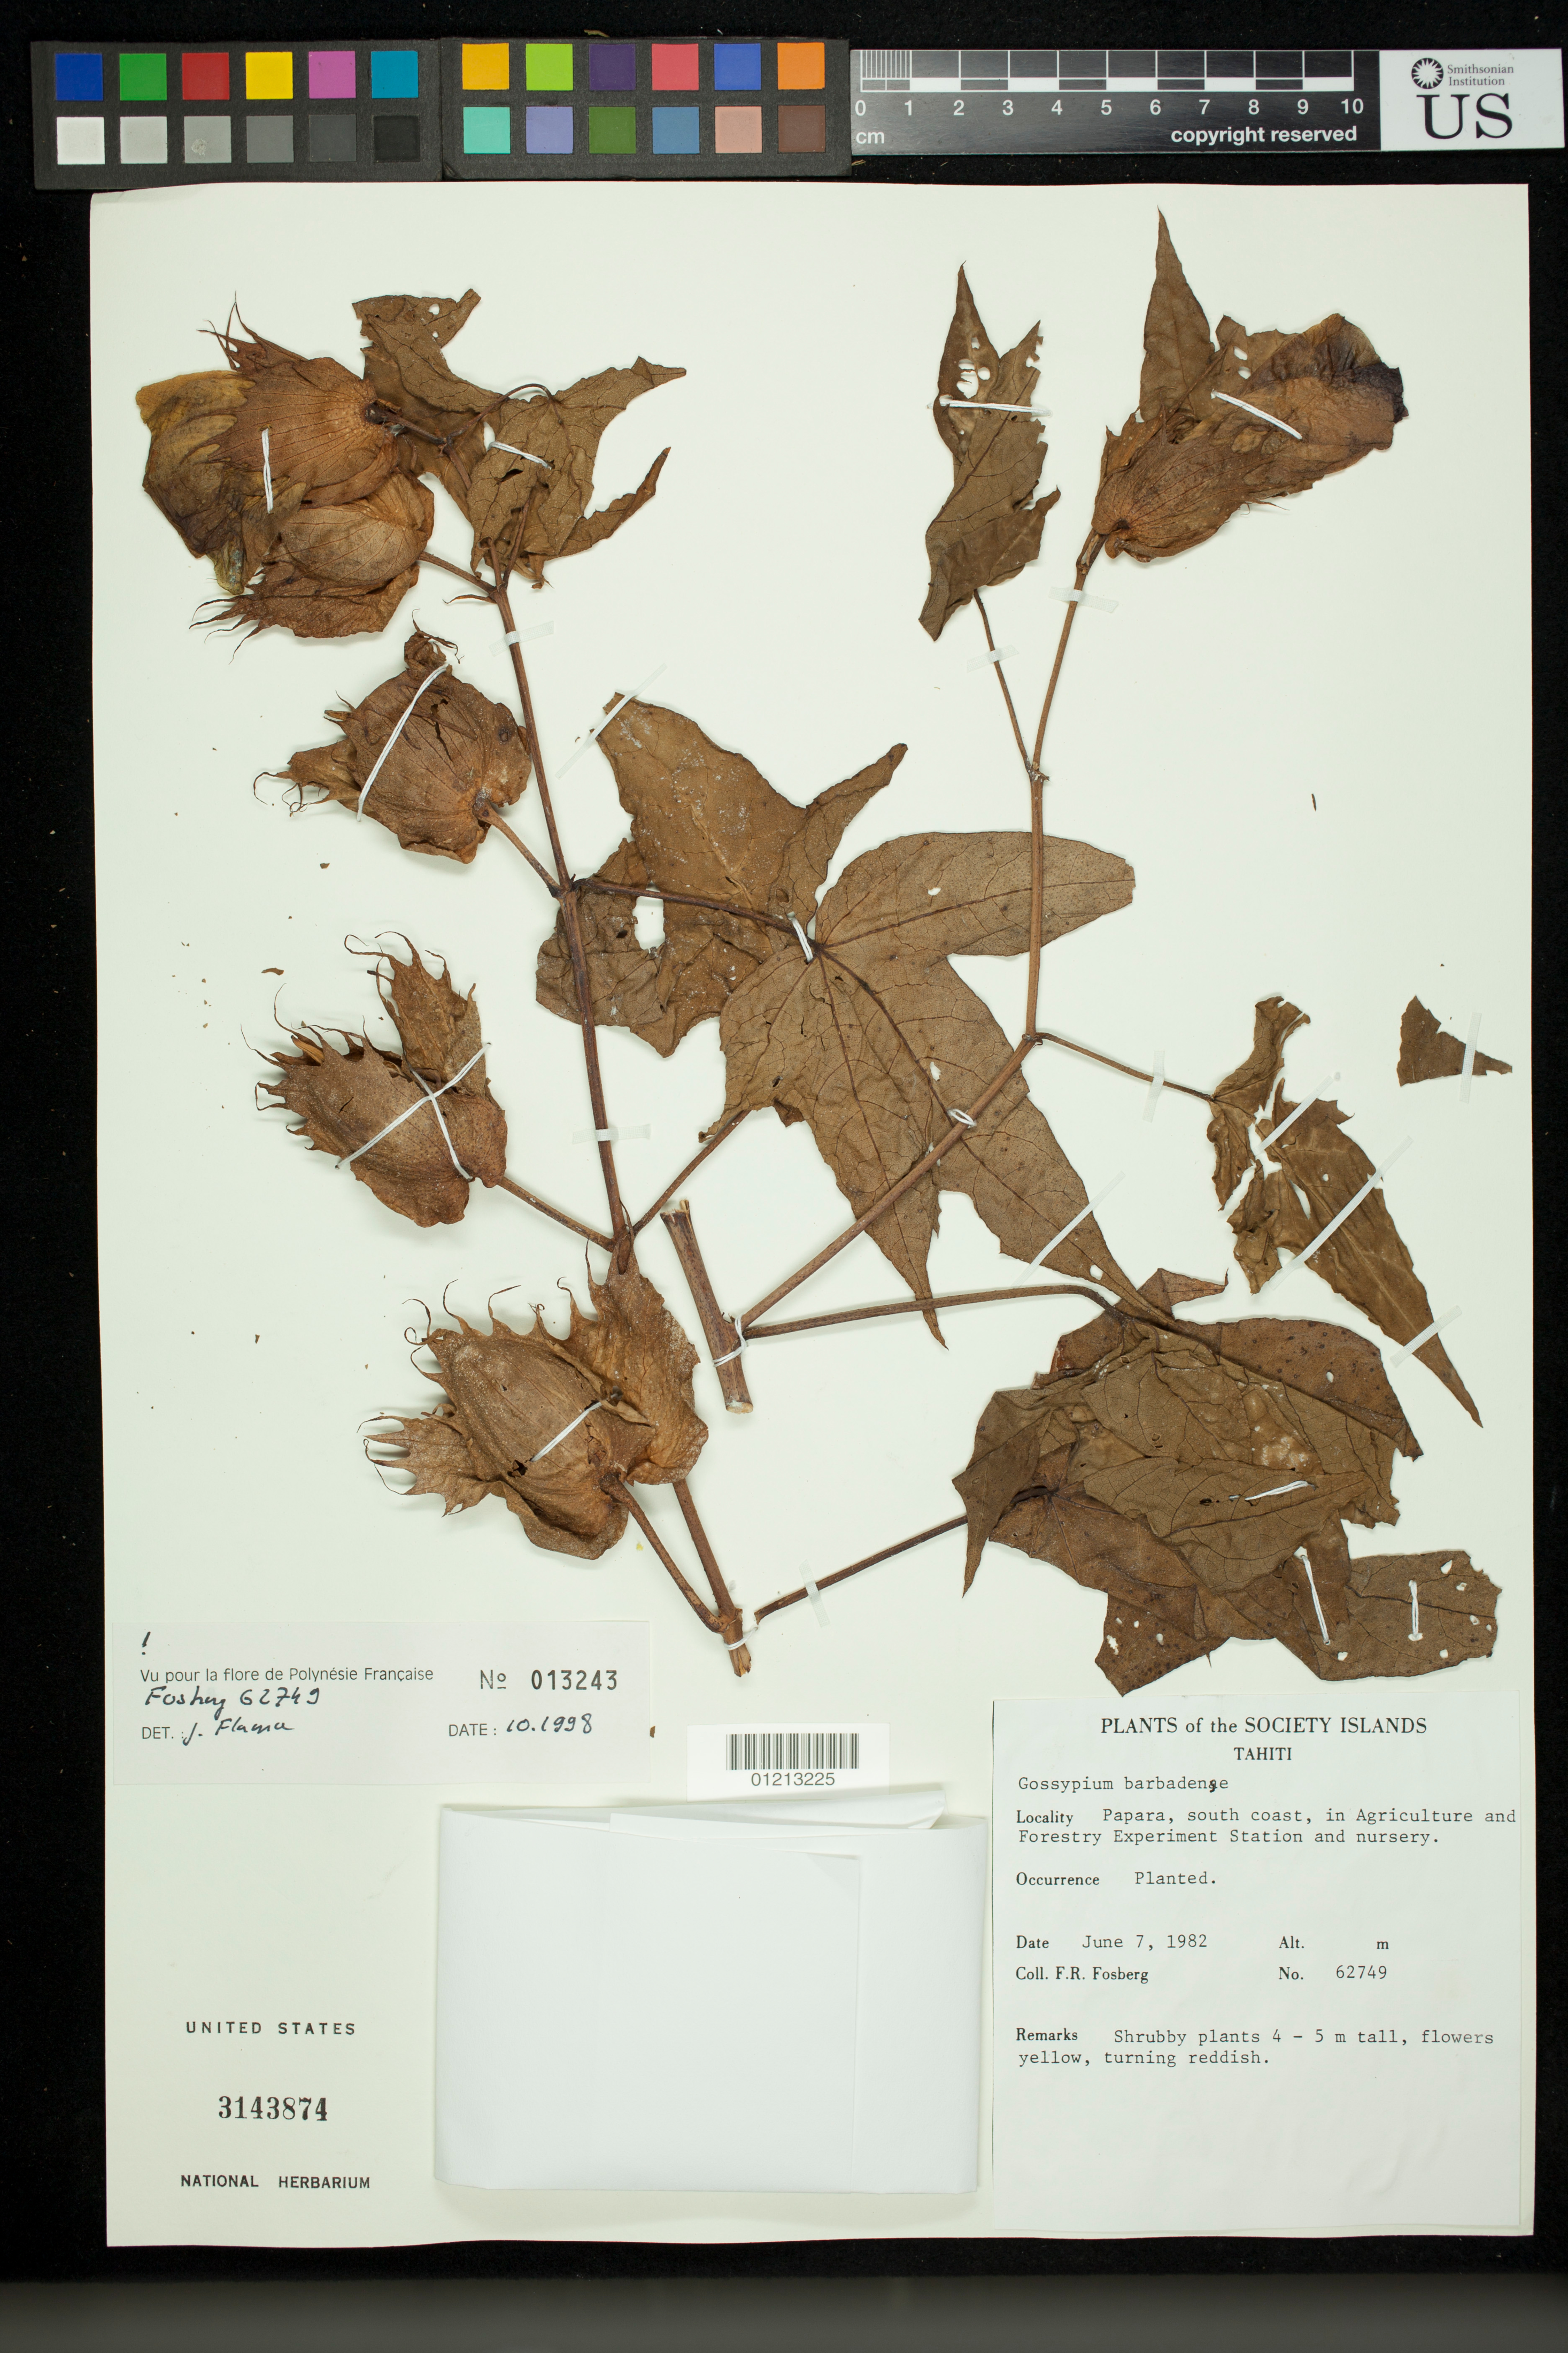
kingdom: Plantae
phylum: Tracheophyta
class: Magnoliopsida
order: Malvales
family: Malvaceae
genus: Gossypium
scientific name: Gossypium barbadense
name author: L.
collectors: F. R. Fosberg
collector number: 62749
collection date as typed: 06 Jul 1982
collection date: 1982-07-06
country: French Polynesia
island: Tahiti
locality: Society Islands, Tahiti: Papara, south coast, in Agriculture and Forestry Experiment Station and nursery.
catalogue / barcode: US 3143874